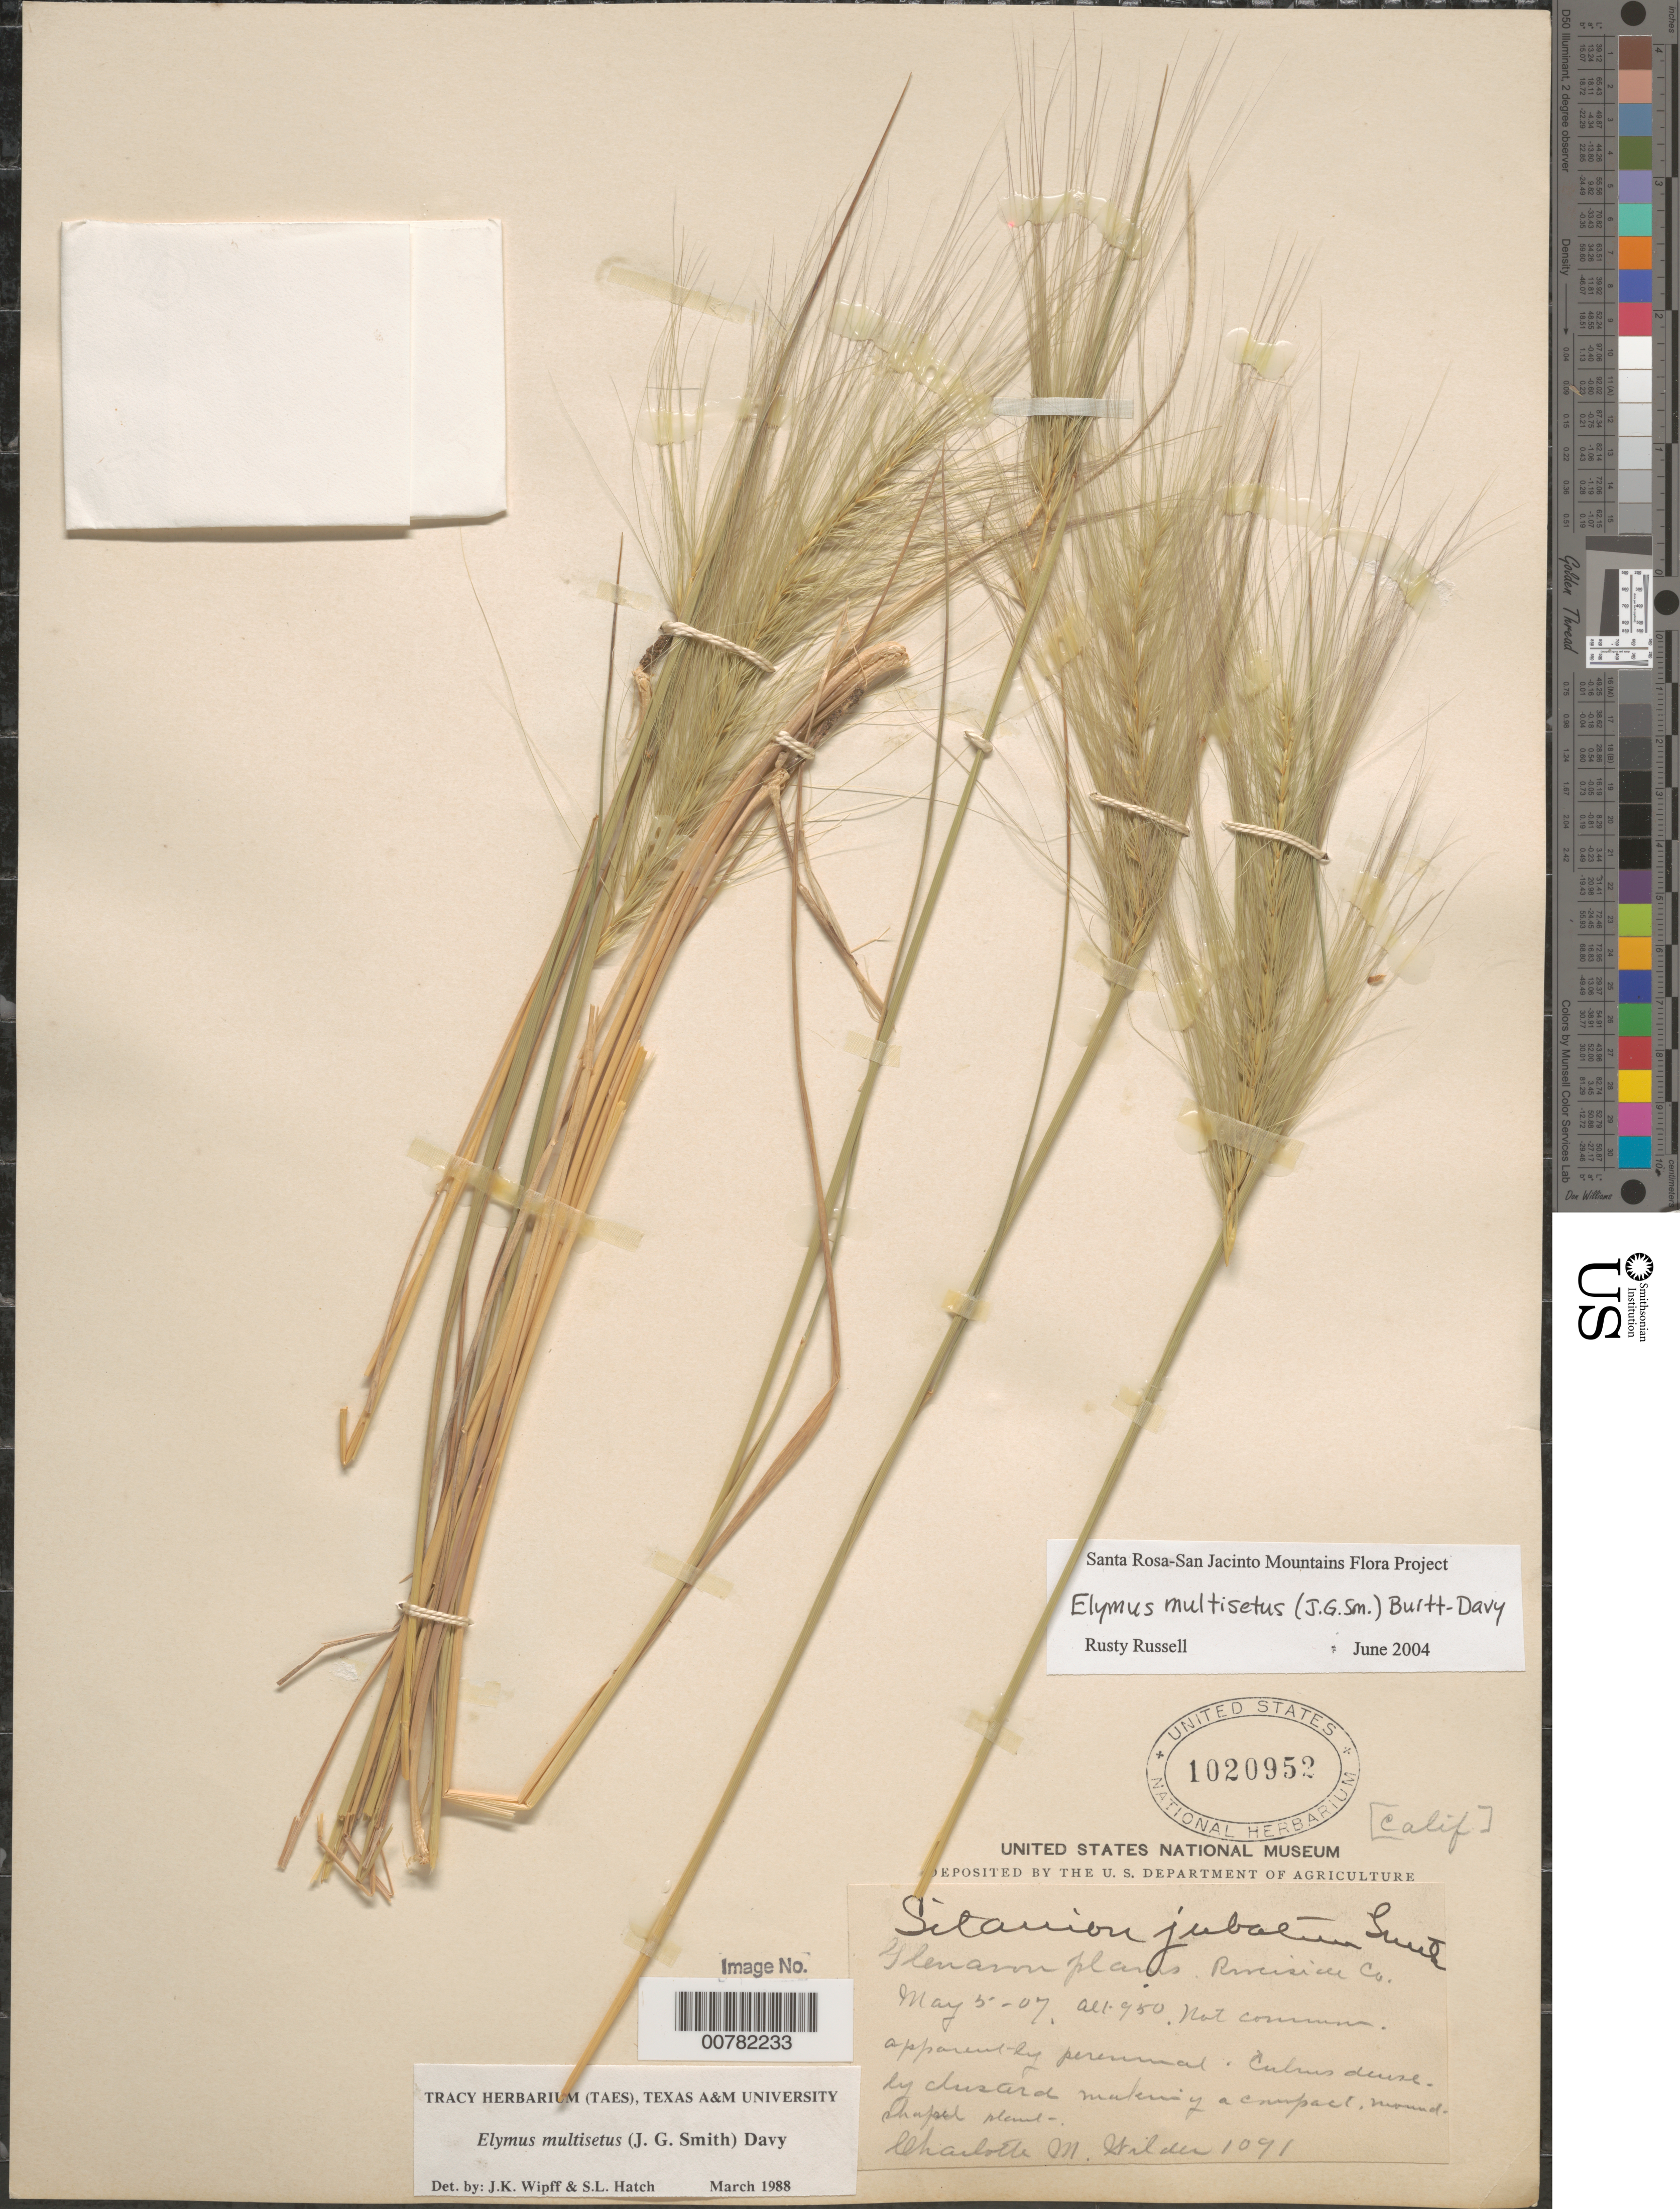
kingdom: Plantae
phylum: Tracheophyta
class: Liliopsida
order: Poales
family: Poaceae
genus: Elymus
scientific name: Elymus multisetus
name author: (J.G. Sm.) Burtt Davy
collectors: C. Wilder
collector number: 1091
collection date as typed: Transcribed d/m/y: 5/5/7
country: United States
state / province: California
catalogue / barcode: US 1020952